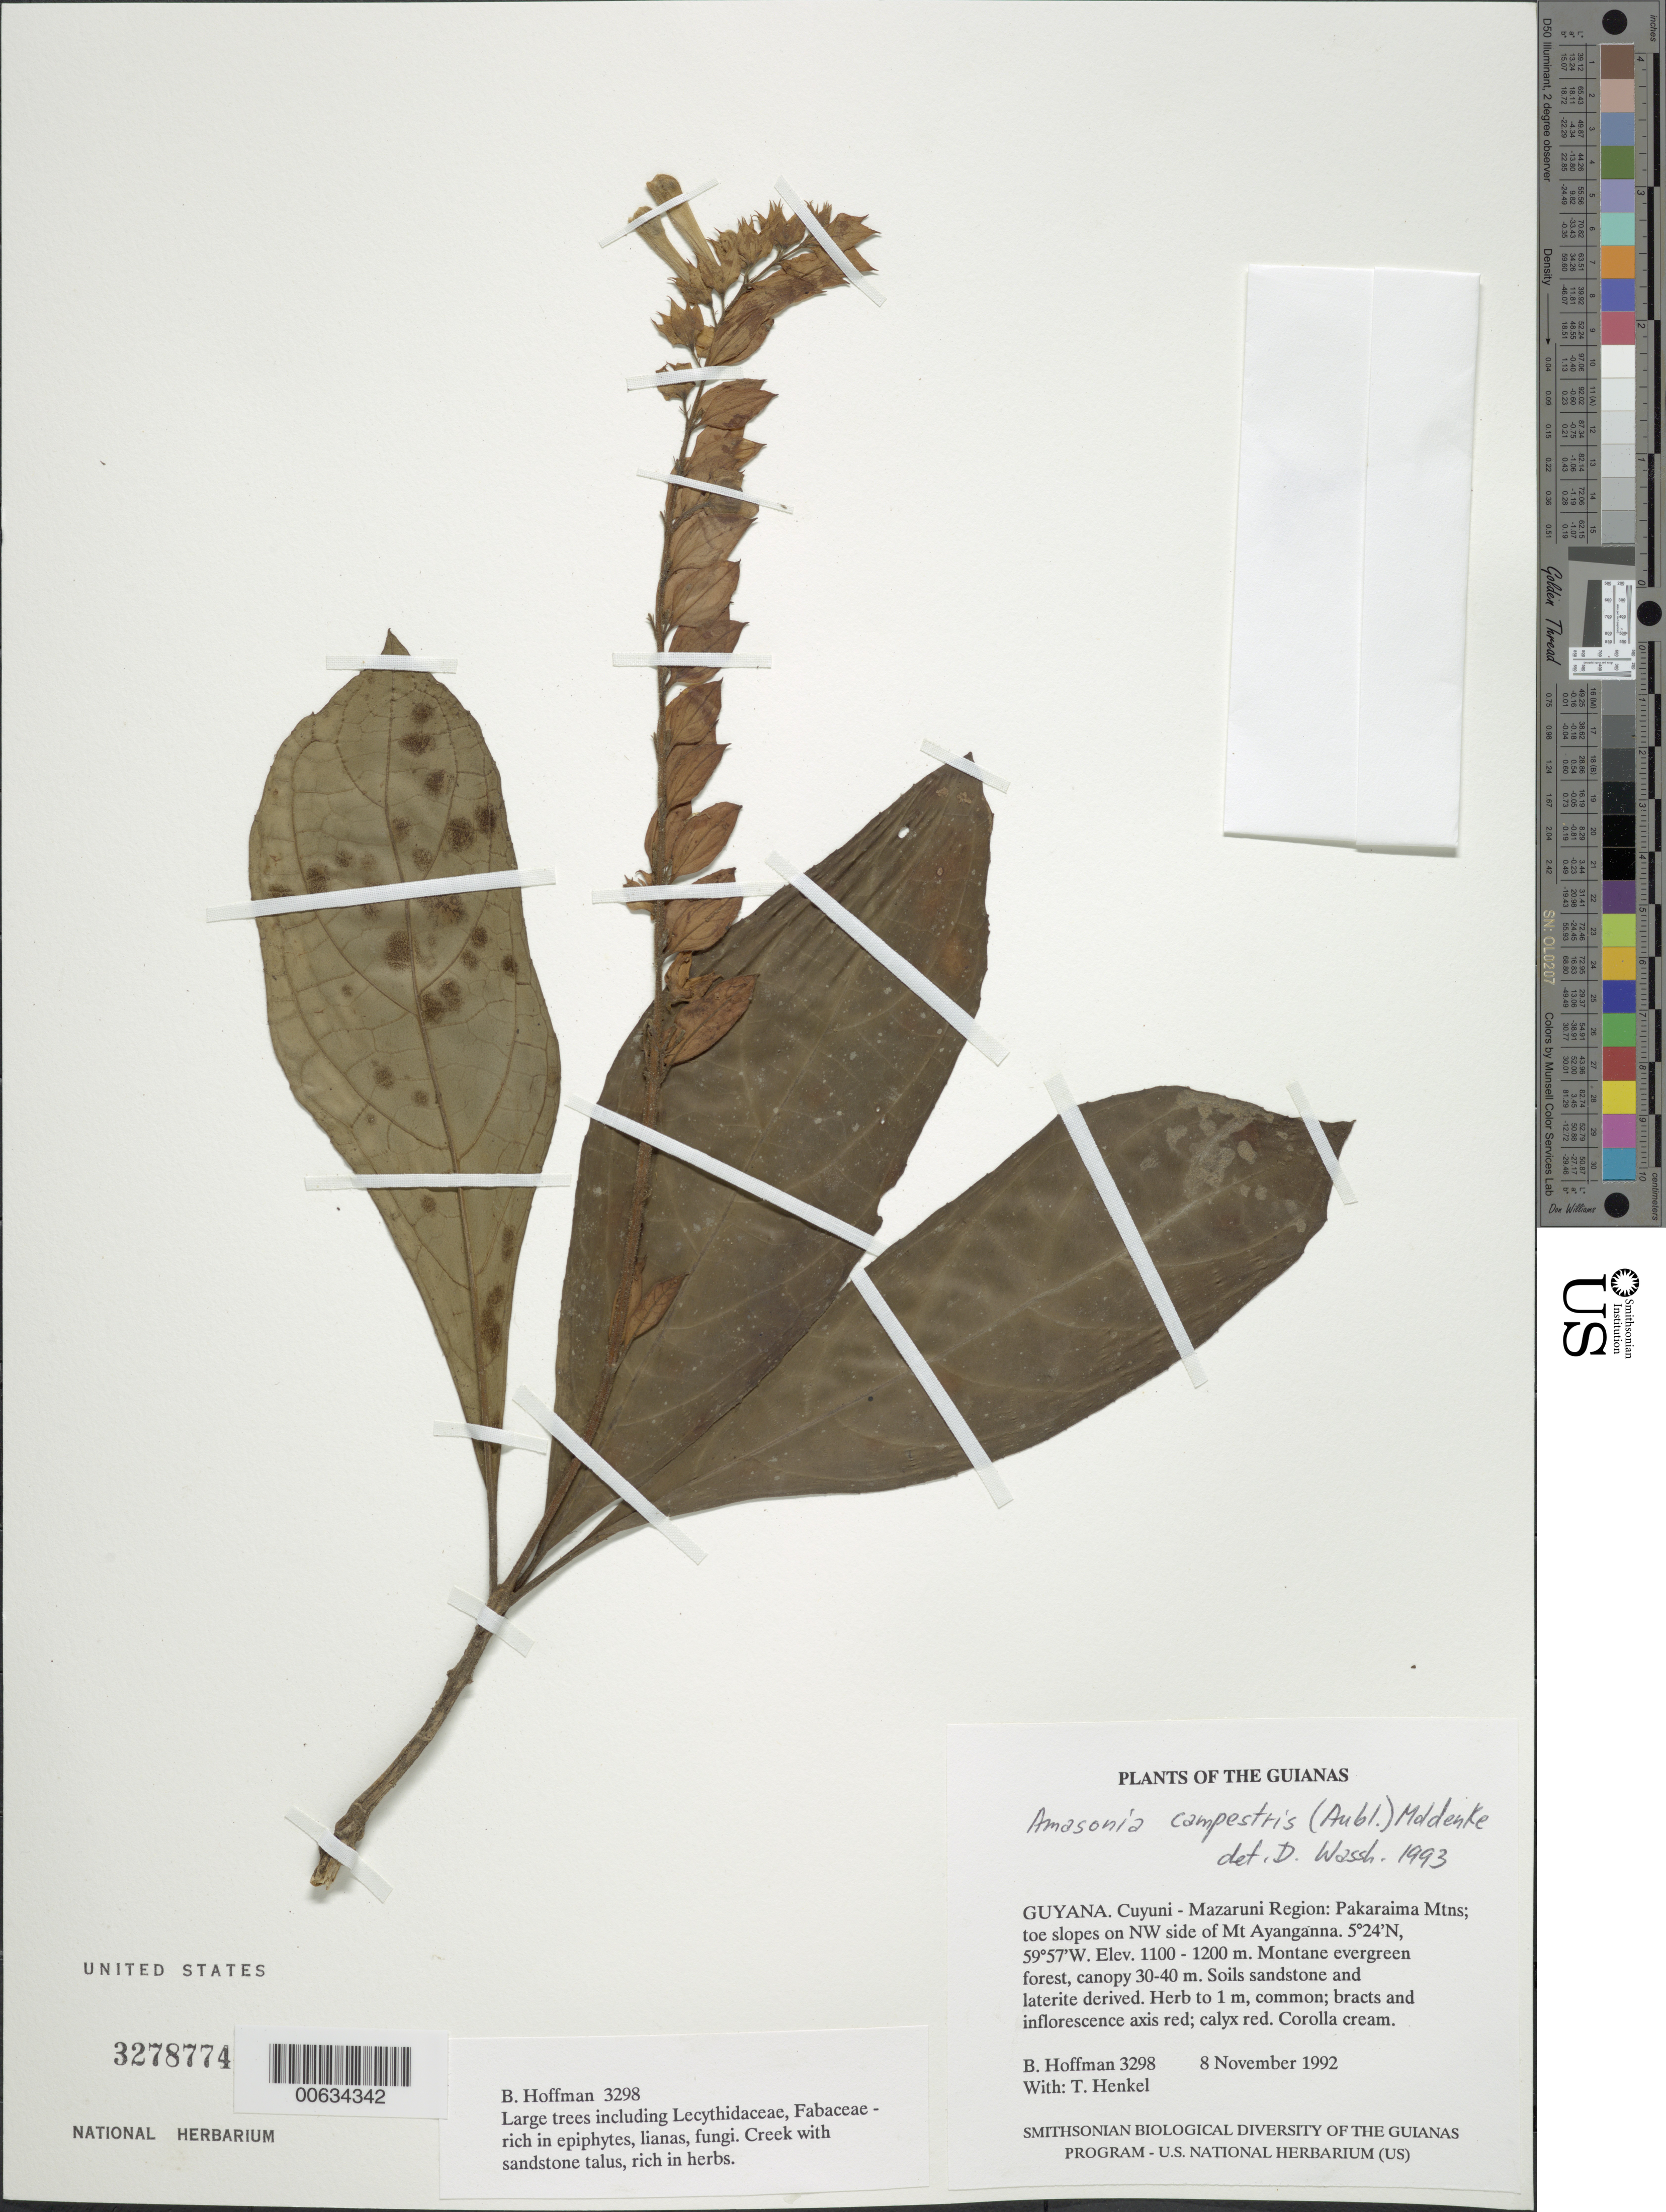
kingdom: Plantae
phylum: Tracheophyta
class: Magnoliopsida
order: Lamiales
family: Lamiaceae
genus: Amasonia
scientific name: Amasonia campestris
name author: (Aubl.) Moldenke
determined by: Wasshausen, Dieter C., (BOT), Smithsonian Institution - National Museum of Natural History (UNITED STATES)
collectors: B. Hoffman & T. Henkel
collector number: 3298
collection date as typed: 8 November 1992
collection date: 1992-11-08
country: Guyana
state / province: Cuyuni-Mazaruni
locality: Pakaraima Mountains; toe slopes on NW side of Mt. Ayanganna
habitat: Montane evergreen forest, canopy 30-40 m. Soils sandstone and laterite derived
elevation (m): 1100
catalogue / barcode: US 3278774